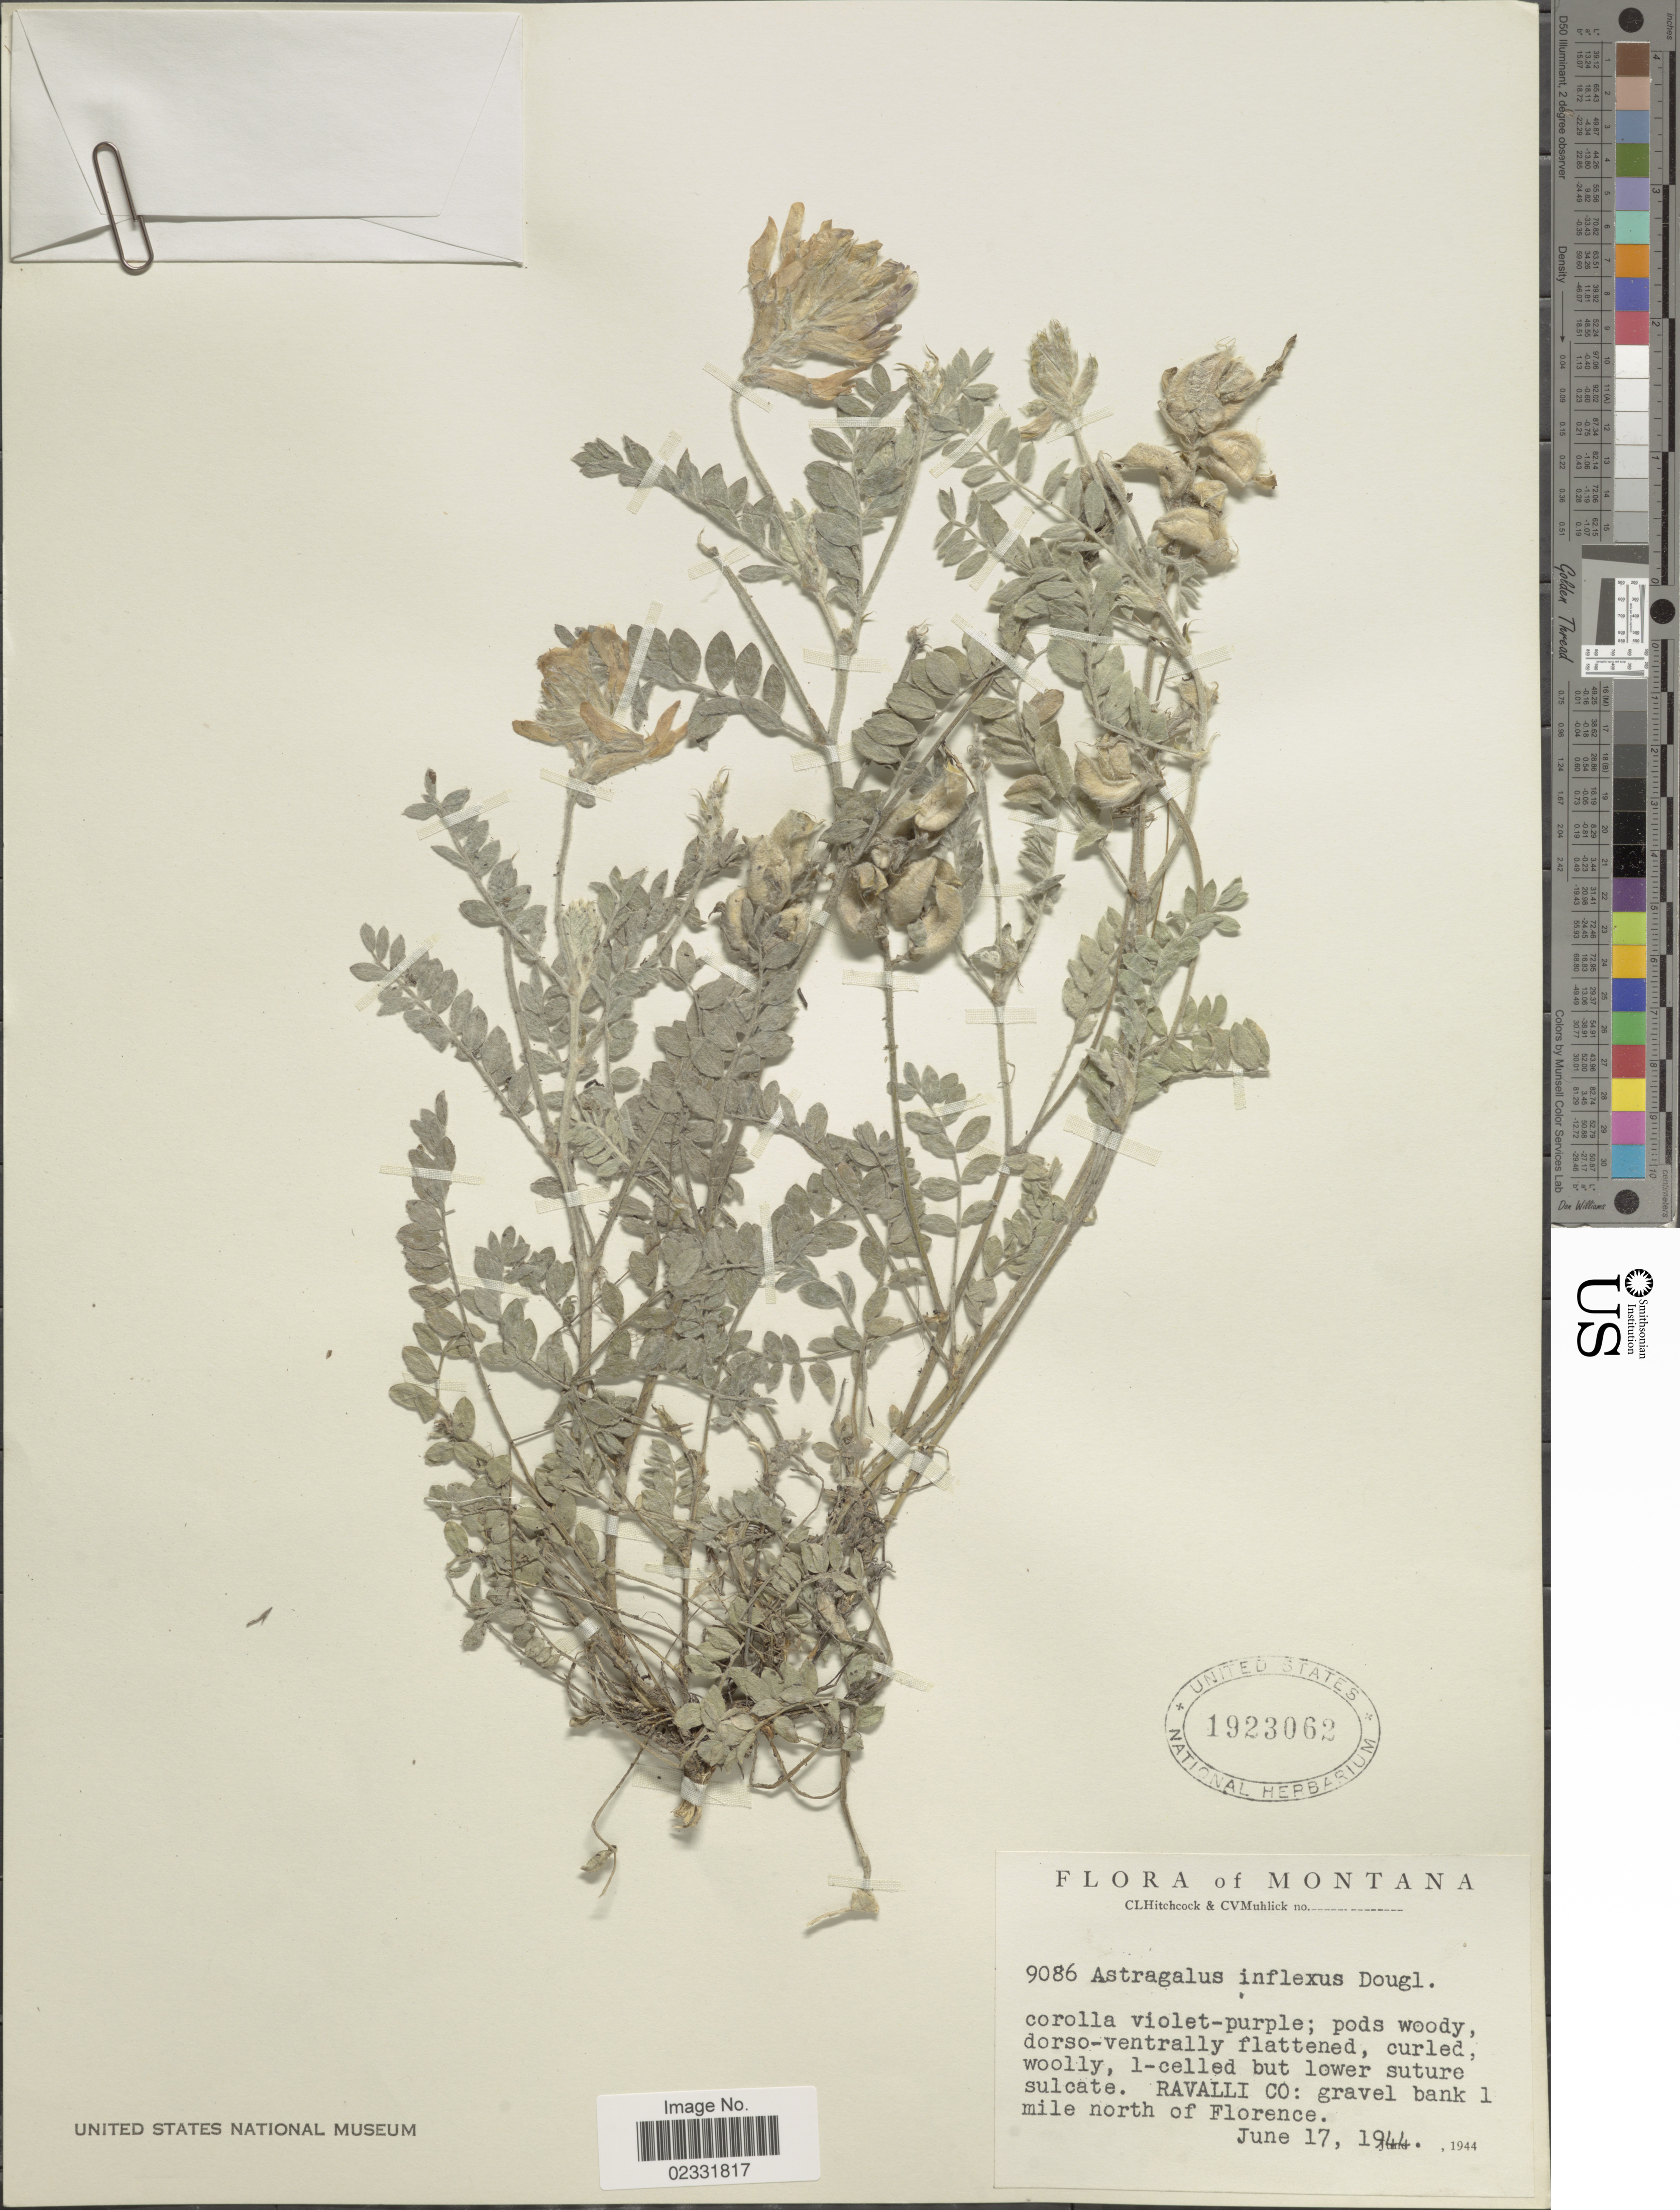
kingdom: Plantae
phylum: Tracheophyta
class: Magnoliopsida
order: Fabales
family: Fabaceae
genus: Astragalus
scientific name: Astragalus inflexus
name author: Douglas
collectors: C. L. Hitchcock & C. V. Muhlick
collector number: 9086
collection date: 1944-06-17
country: United States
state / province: Montana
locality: Ravalli Co: gravel bank 1 mile north of Florence.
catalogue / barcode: US 1923062